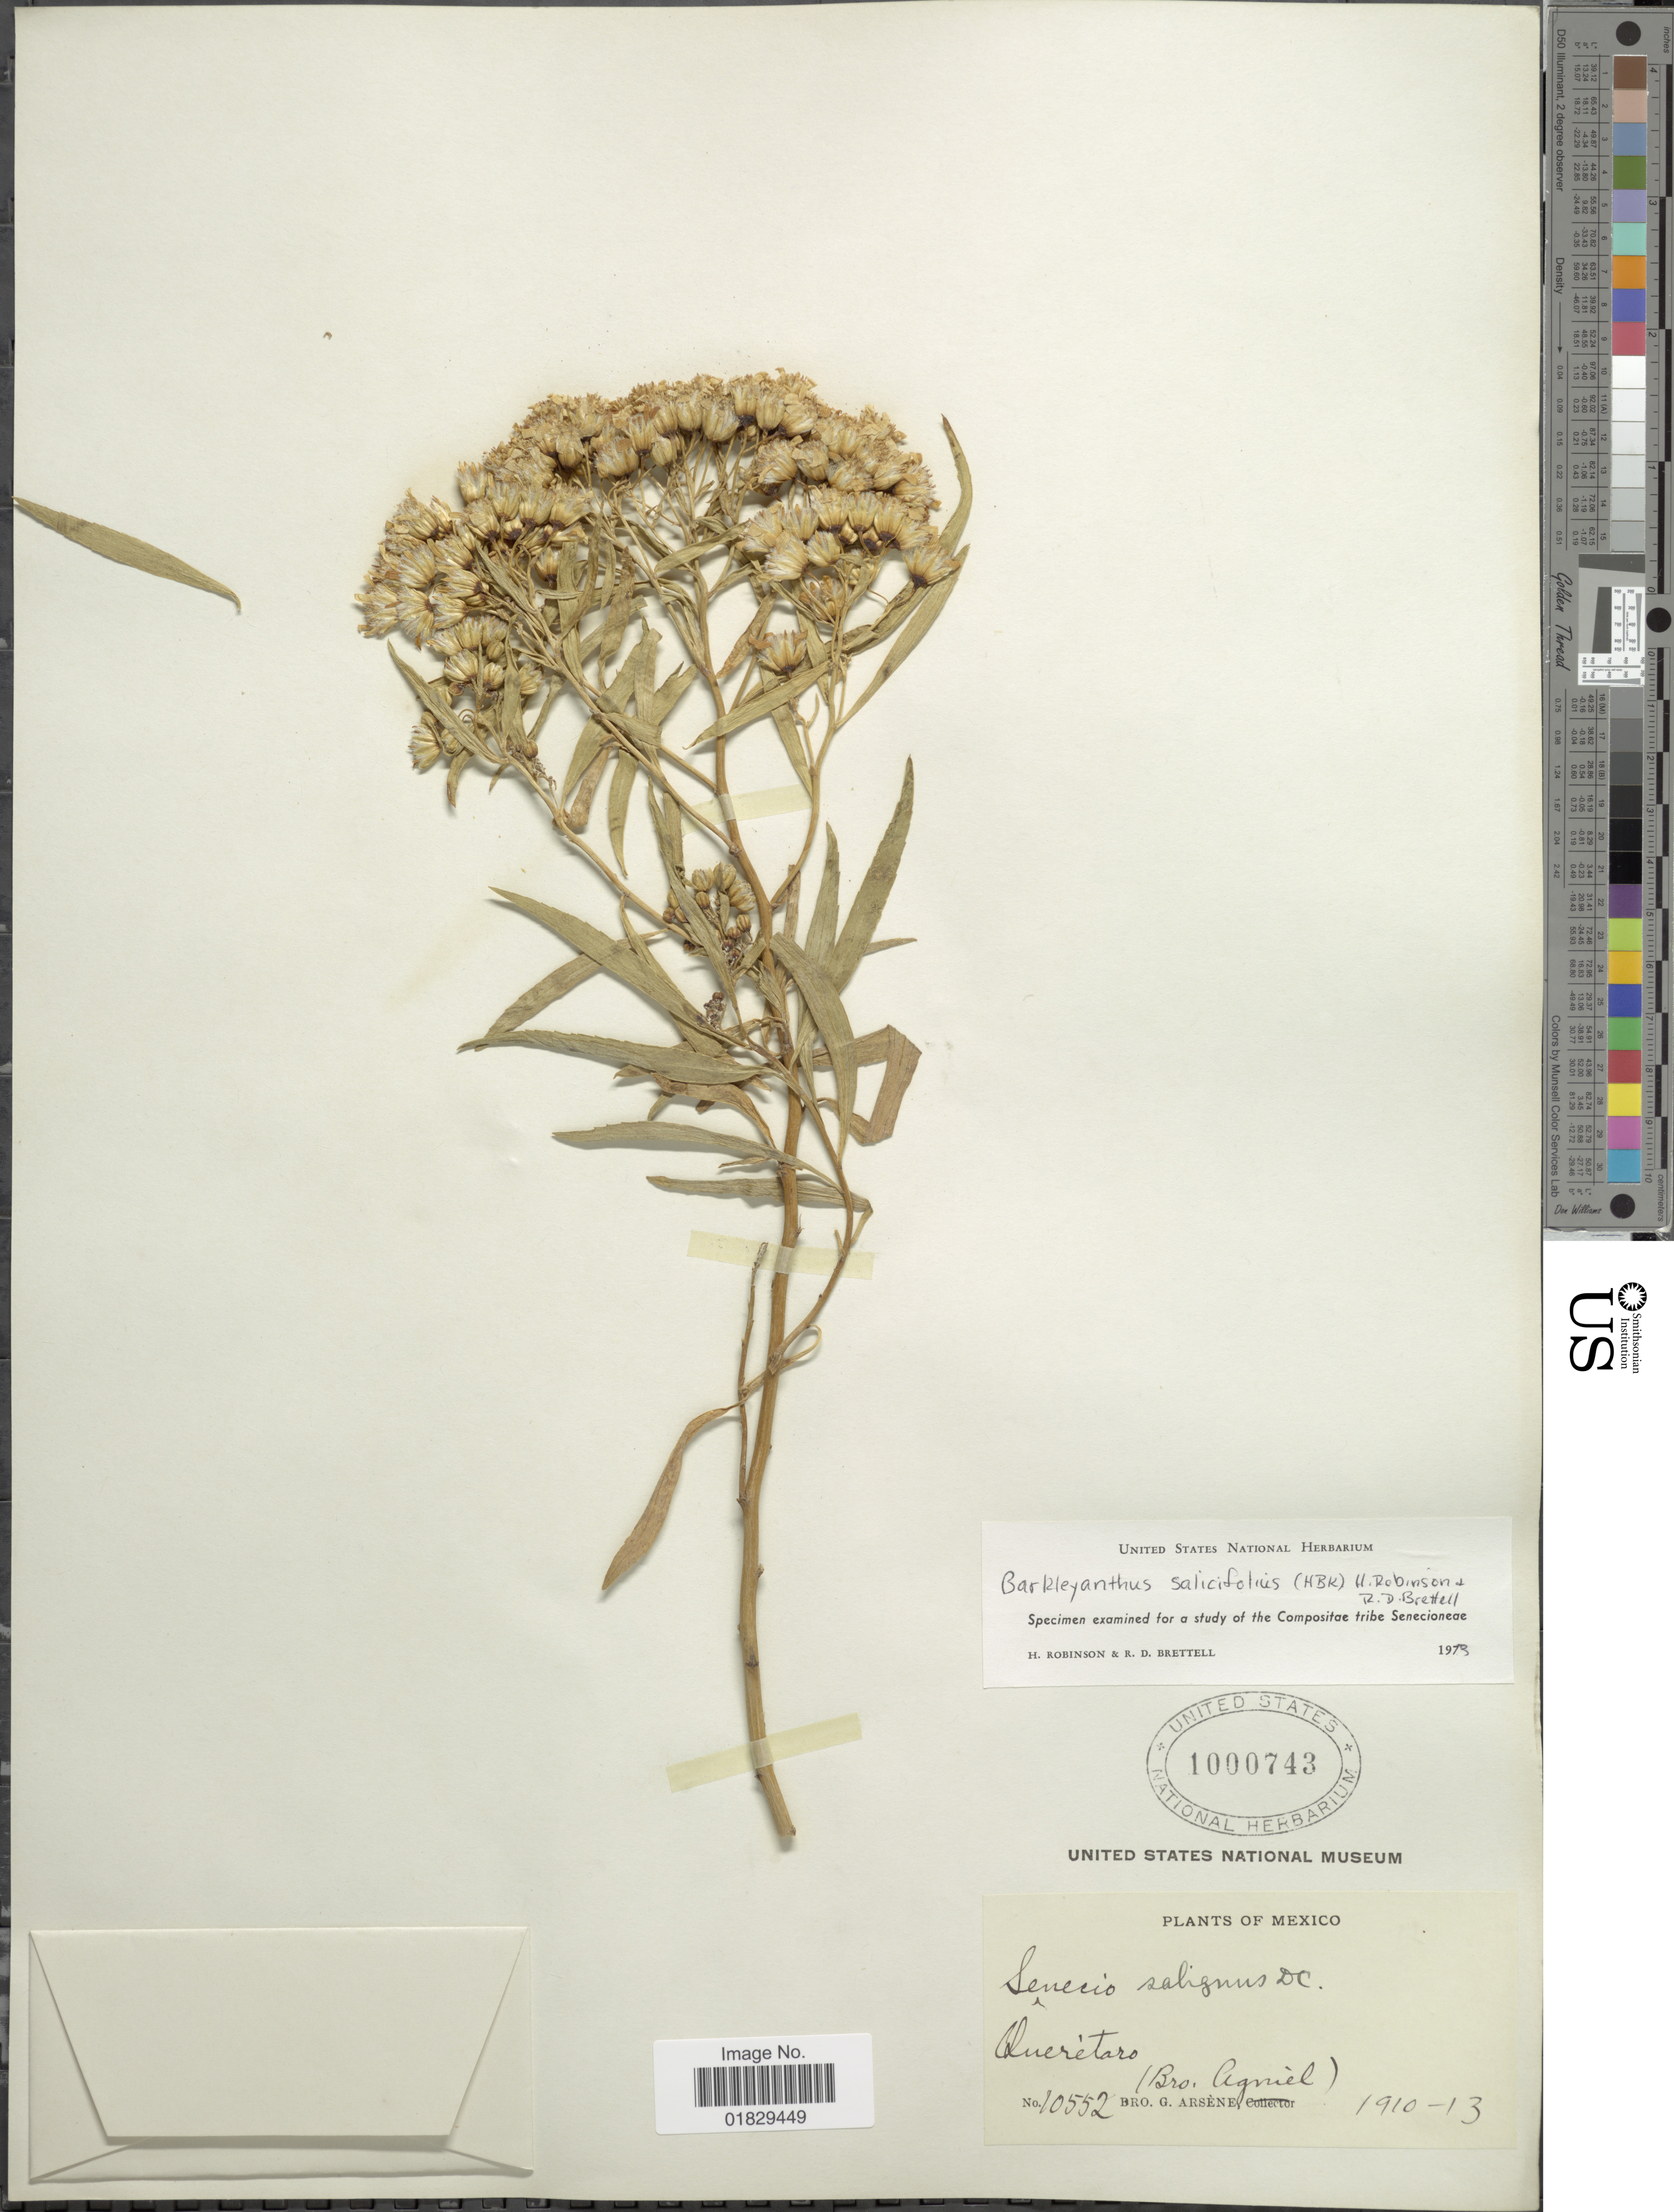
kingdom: Plantae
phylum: Tracheophyta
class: Magnoliopsida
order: Asterales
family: Asteraceae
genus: Barkleyanthus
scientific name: Barkleyanthus salicifolius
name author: (Kunth) H. Rob. & Brettell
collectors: Bro. Agniel & Bro. G. Arsène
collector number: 10552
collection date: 1910/1913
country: Mexico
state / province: Querétaro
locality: Querètaro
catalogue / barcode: US 1000743